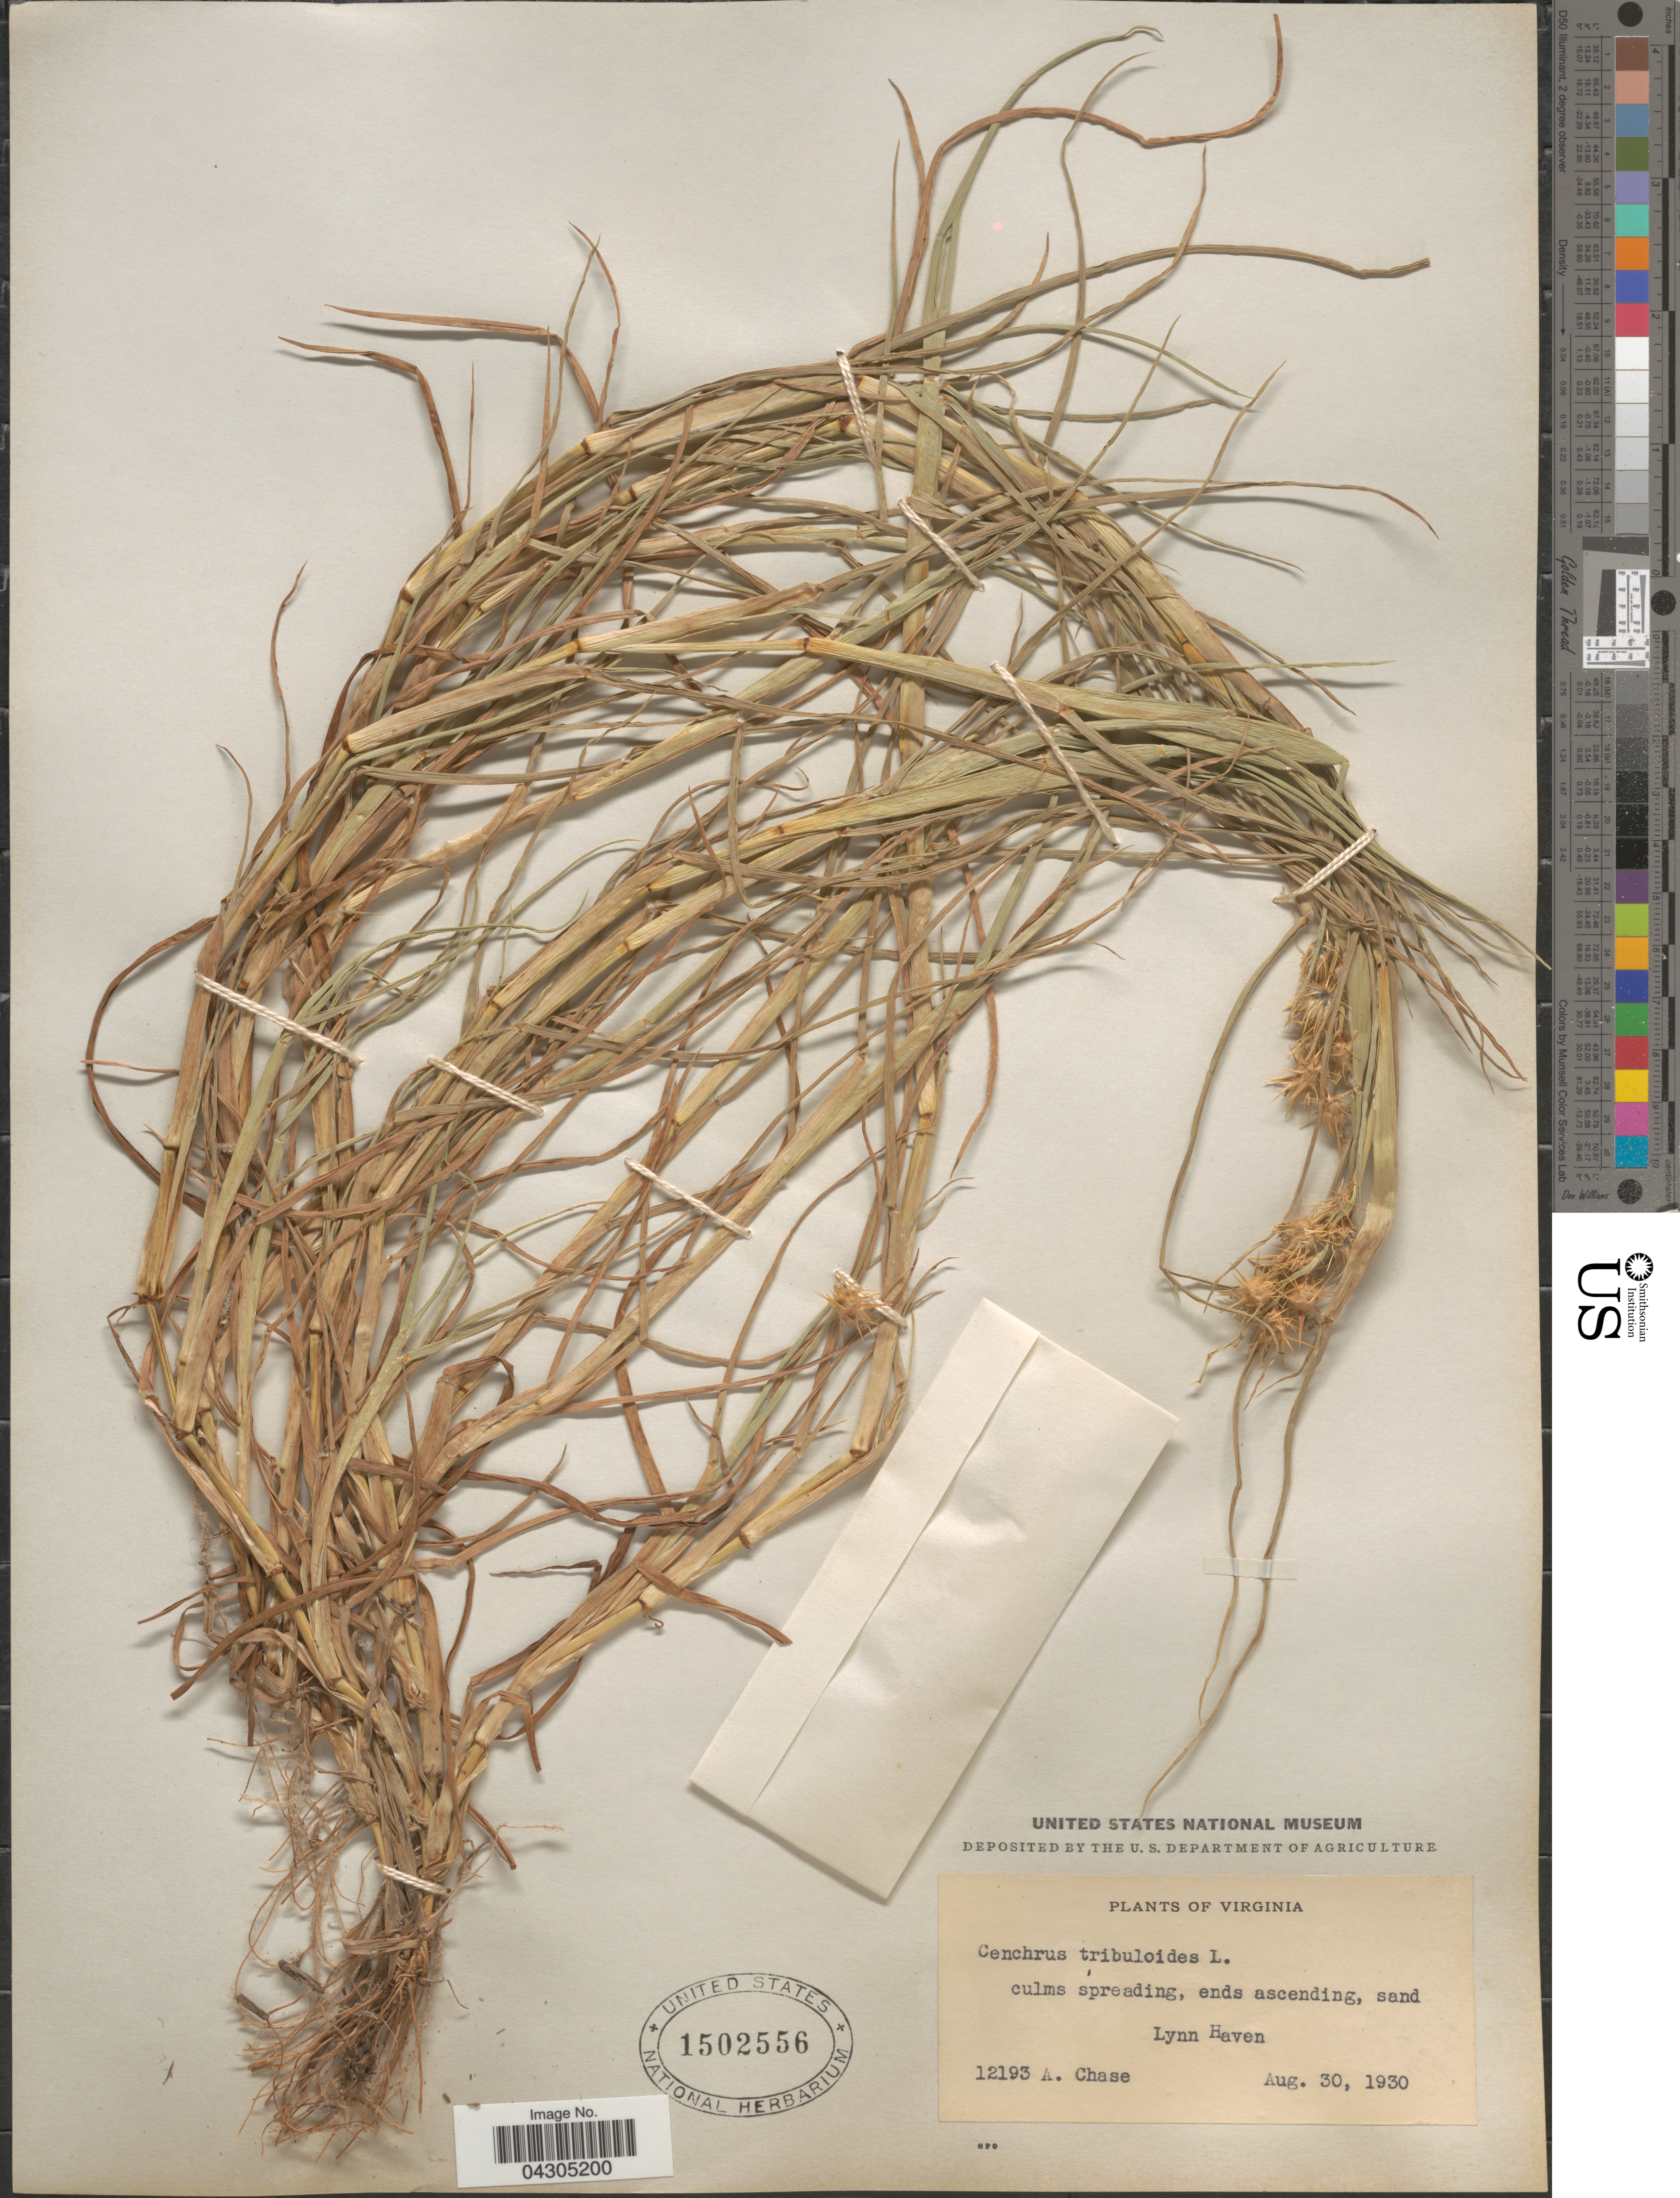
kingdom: Plantae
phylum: Tracheophyta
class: Liliopsida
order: Poales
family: Poaceae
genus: Cenchrus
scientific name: Cenchrus tribuloides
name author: L.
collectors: A. Chase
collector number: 12193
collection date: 1930-08-30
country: United States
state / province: Virginia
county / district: City of Virginia Beach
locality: Lynn Haven.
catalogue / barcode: US 1502556